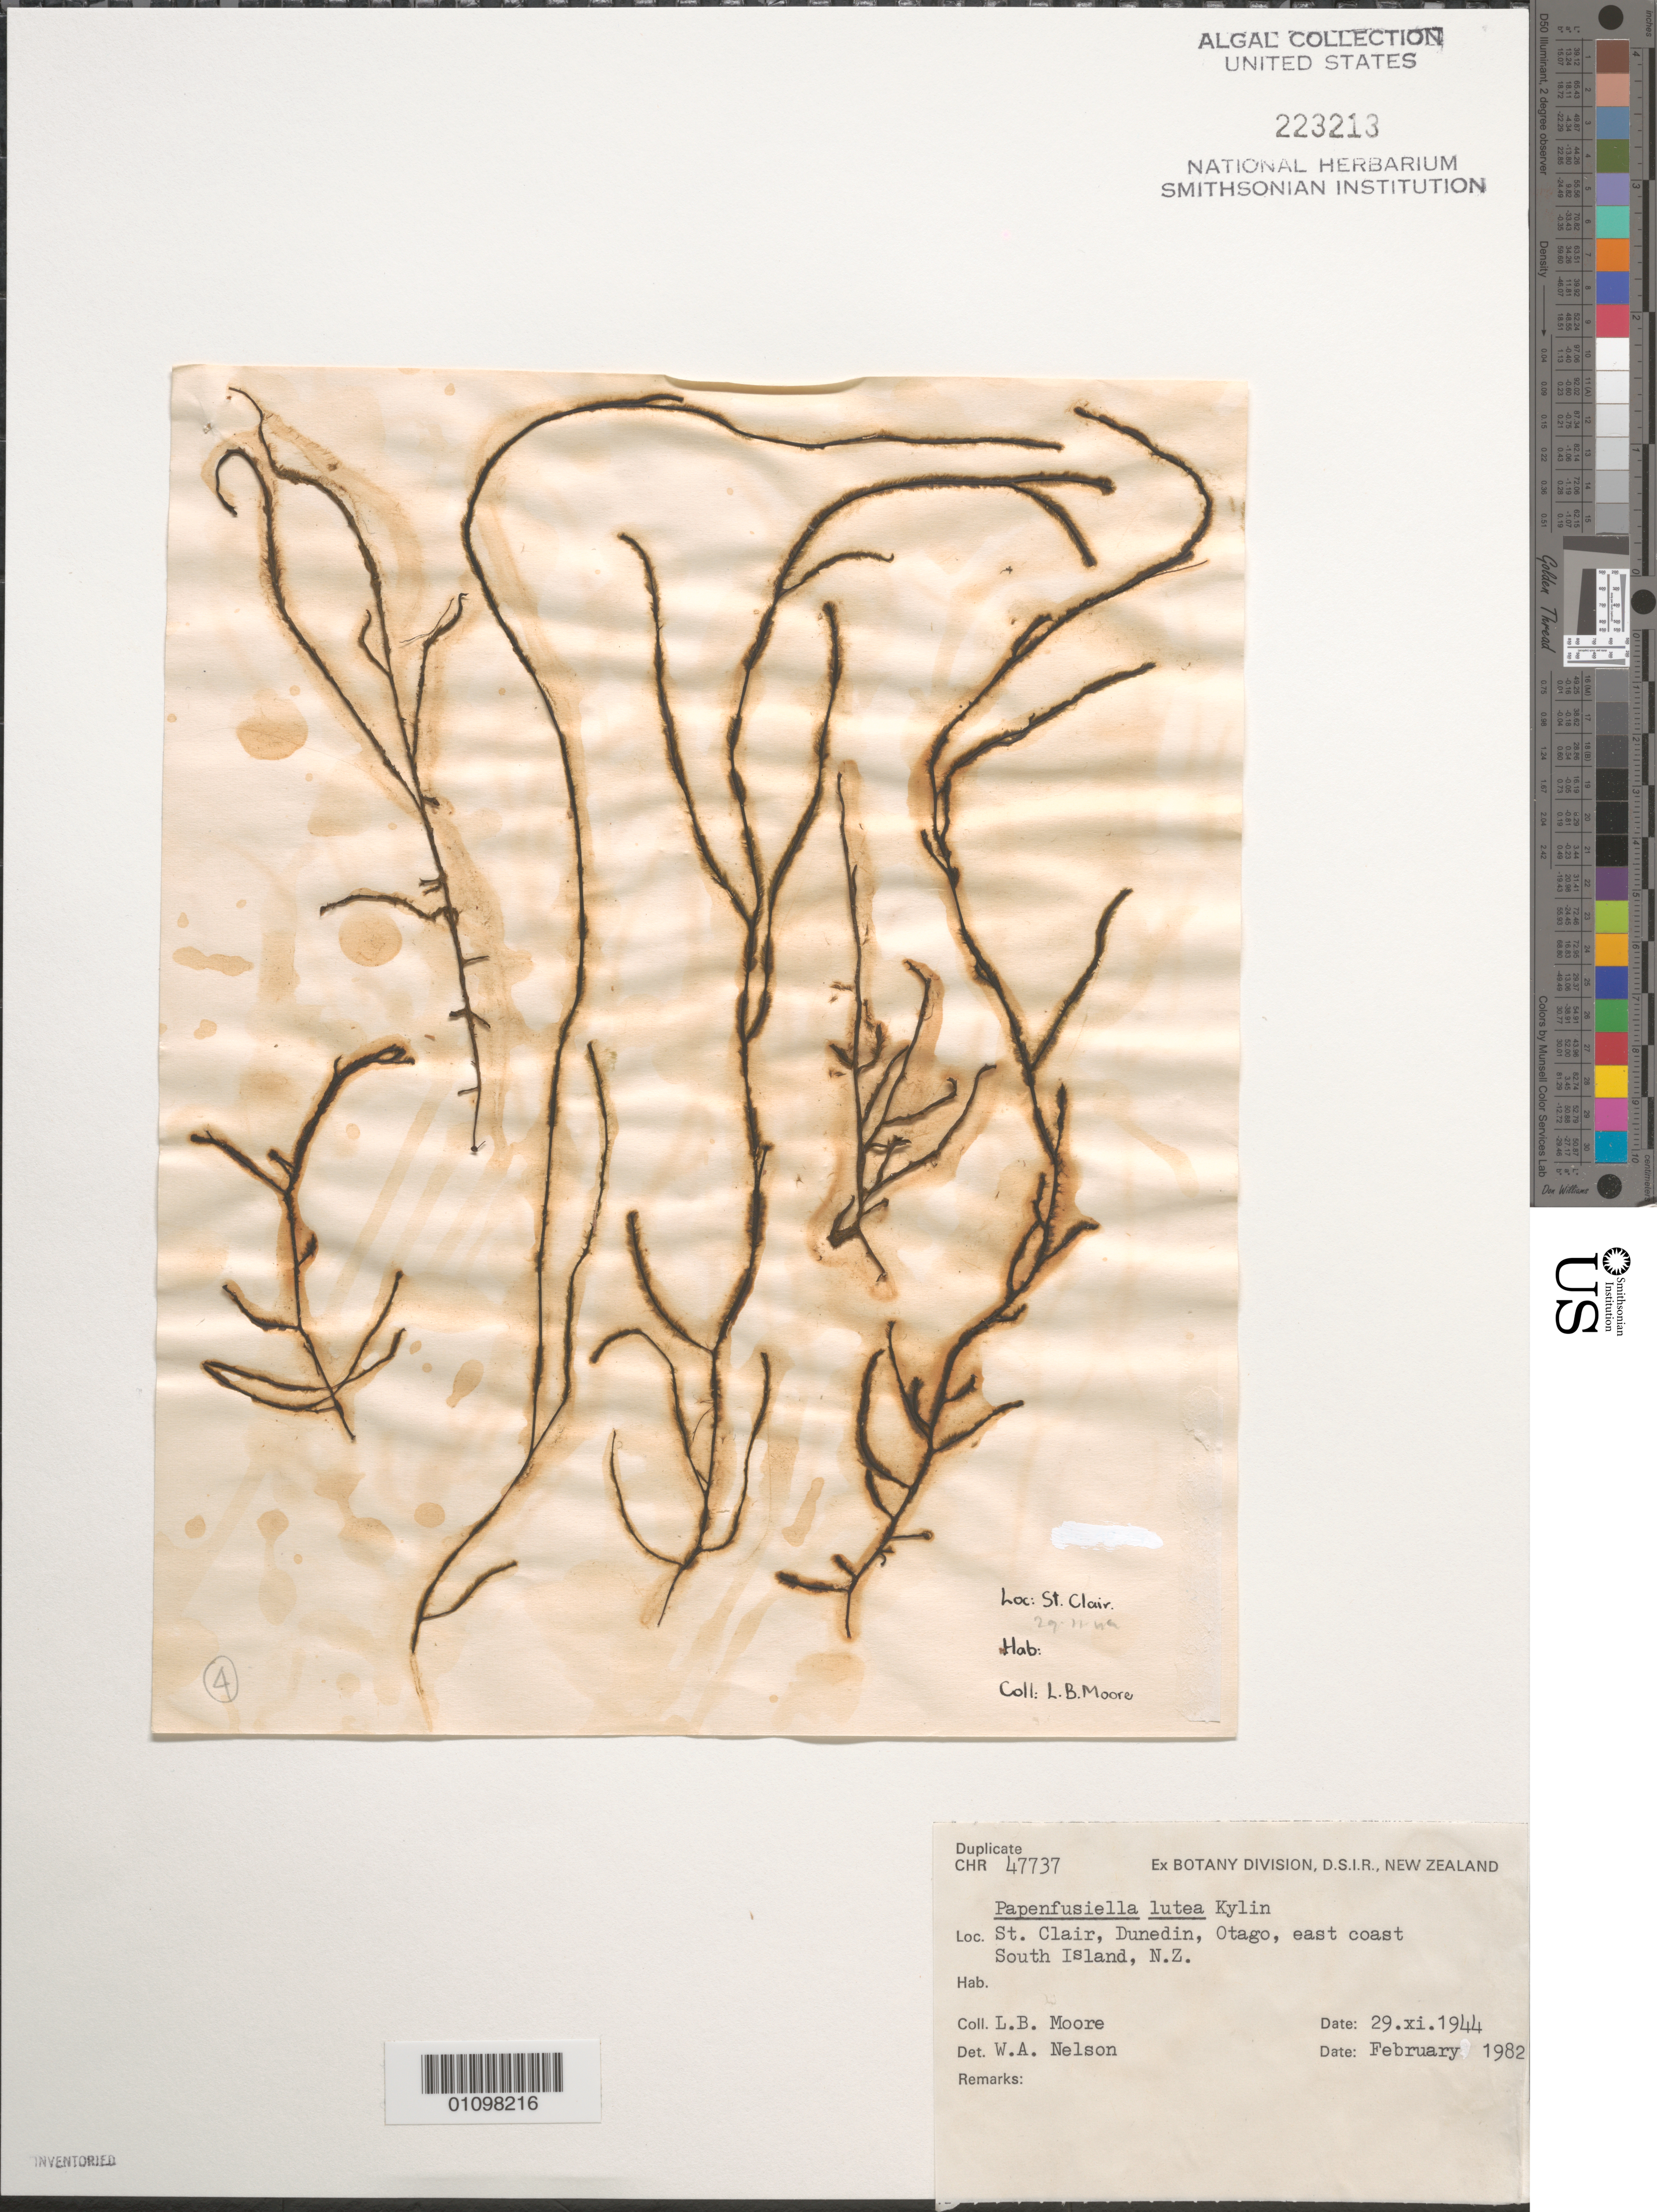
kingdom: Chromista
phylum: Ochrophyta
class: Phaeophyceae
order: Ectocarpales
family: Chordariaceae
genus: Papenfussiella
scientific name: Papenfussiella lutea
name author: Kylin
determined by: Nelson, W. A.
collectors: L. Moore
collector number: Duplicate CHR 47737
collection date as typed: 29 Nov 1944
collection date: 1944-11-29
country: New Zealand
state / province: Otago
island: South Island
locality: St. Clair, Dunedin, east coast of South Island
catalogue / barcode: US 223213